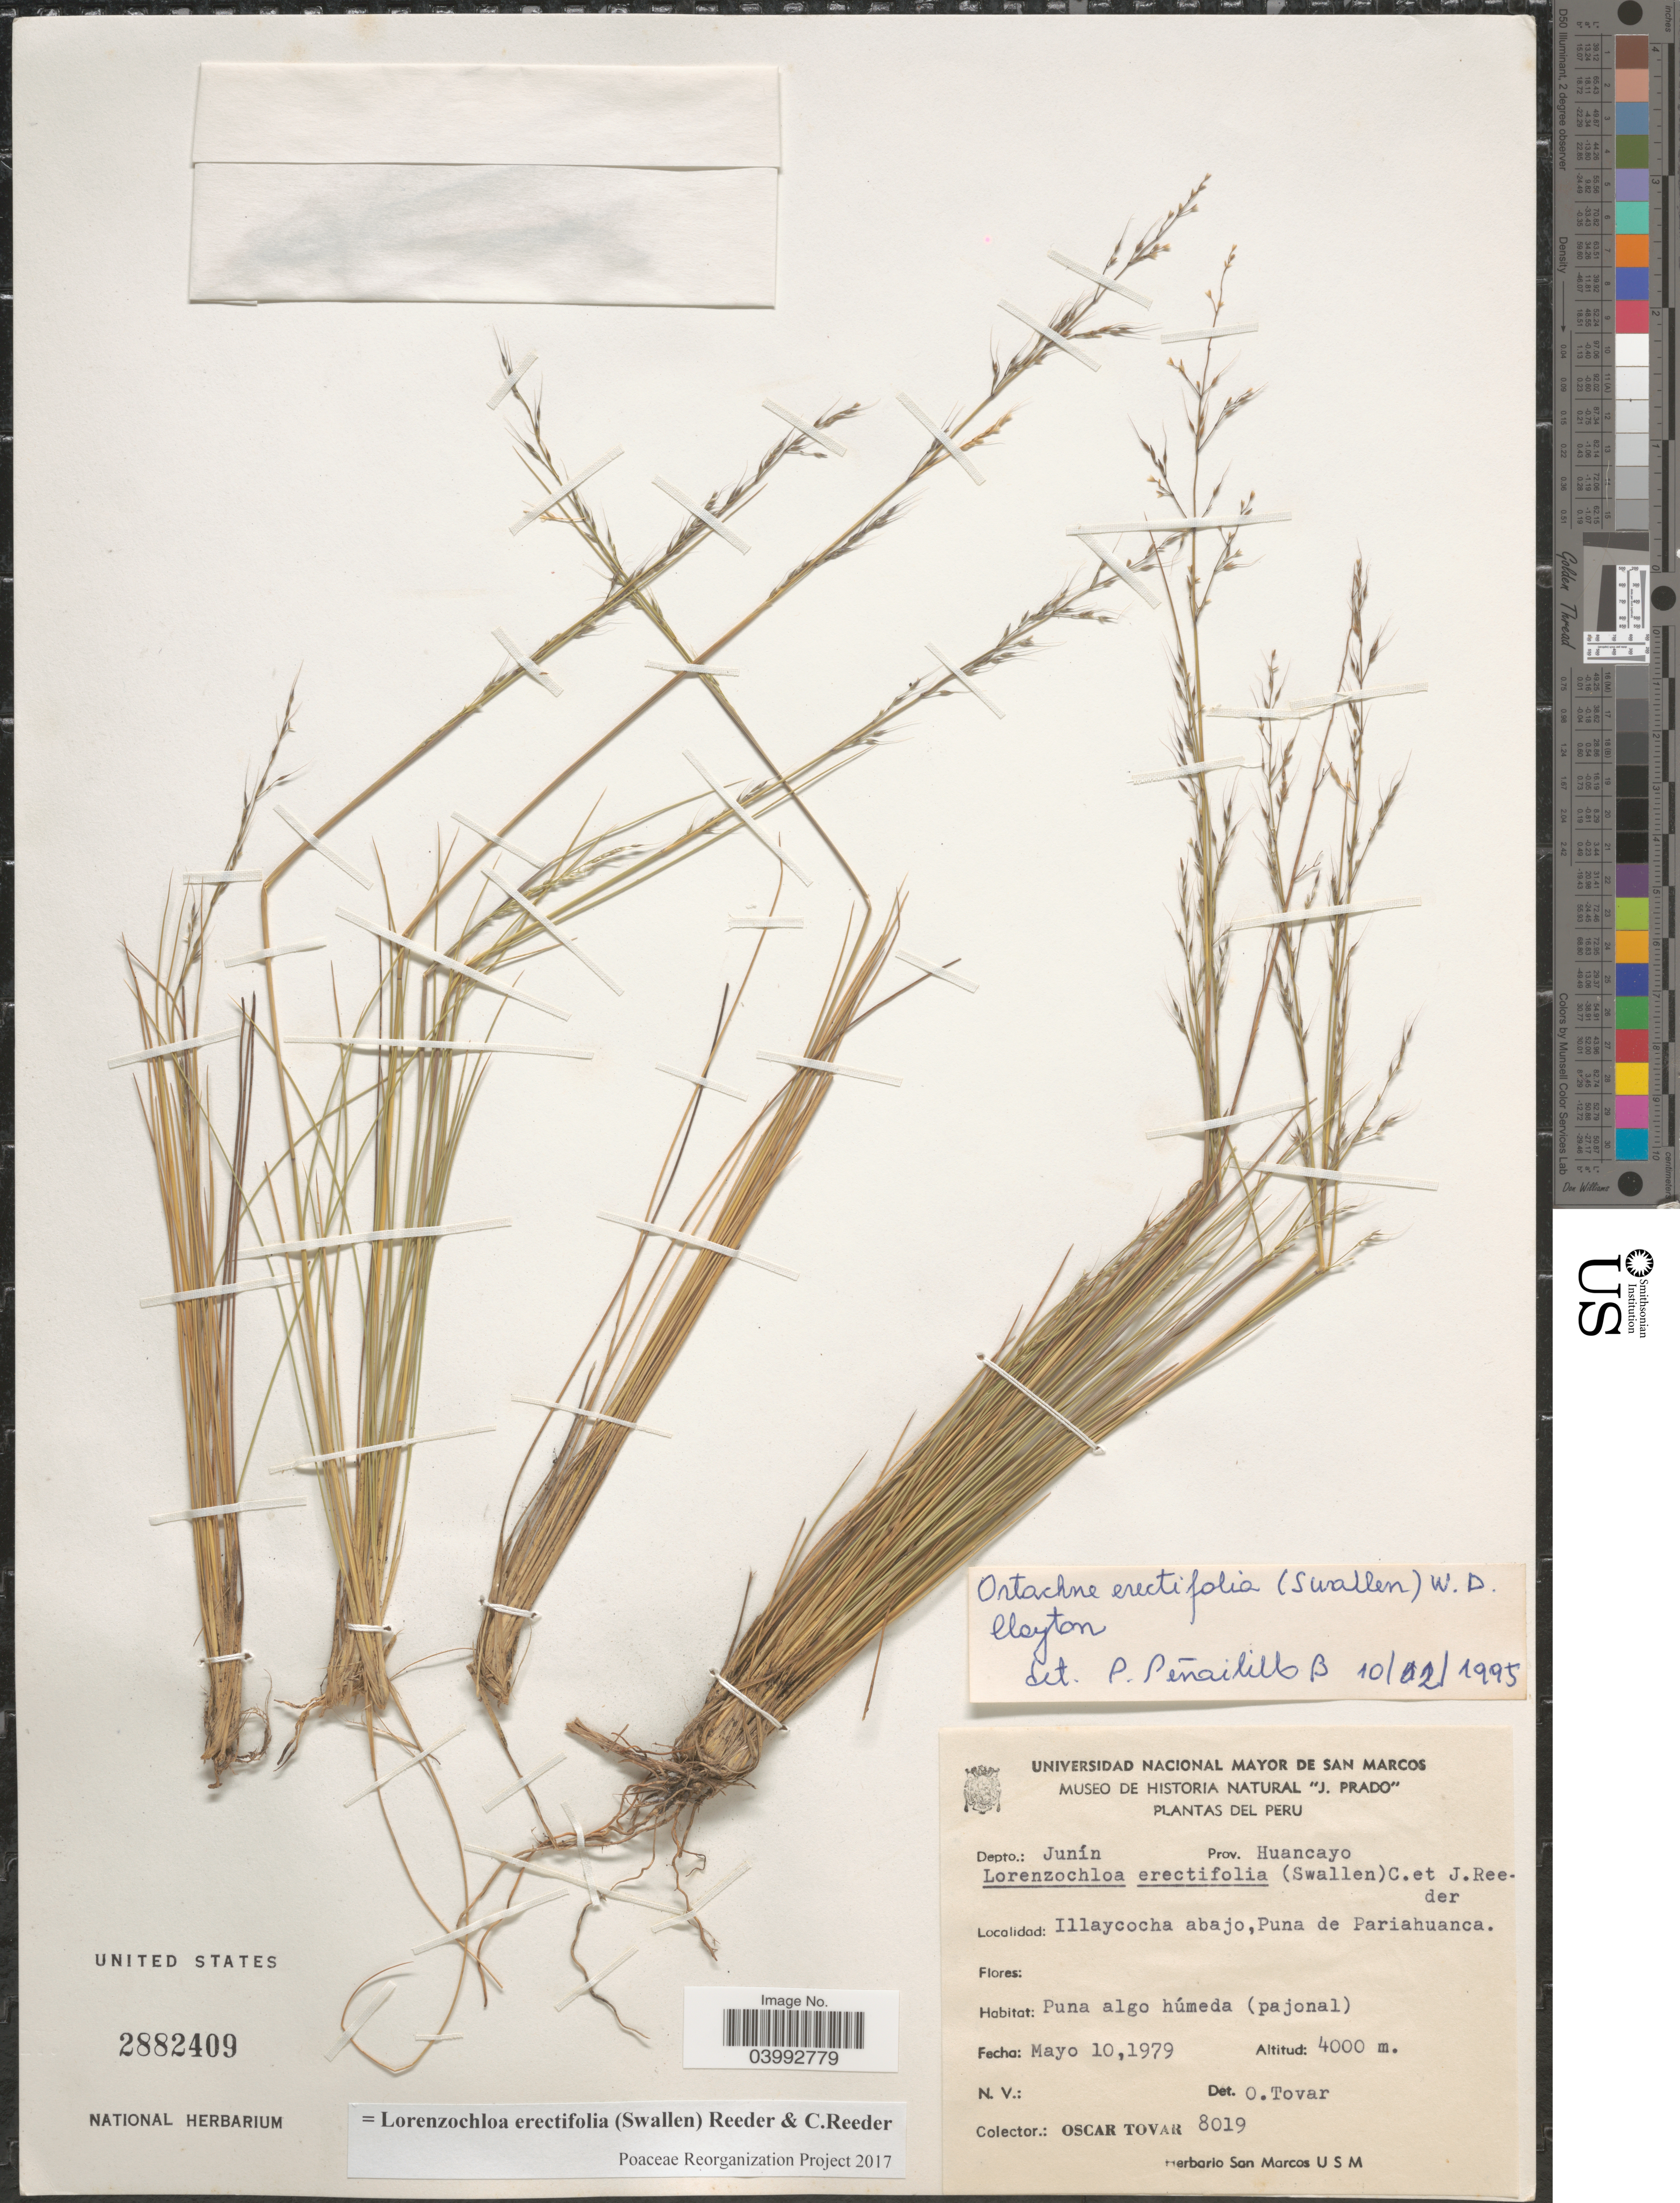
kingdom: Plantae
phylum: Tracheophyta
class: Liliopsida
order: Poales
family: Poaceae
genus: Lorenzochloa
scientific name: Lorenzochloa erectifolia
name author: (Swallen) Reeder & C. Reeder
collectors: Ó. Tovar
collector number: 8019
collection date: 1979-05-10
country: Peru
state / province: Junín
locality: Depto.: Junín. Prov. Huancayo. Illaycocha abajo, Puna de Pariahuanca.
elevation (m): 4000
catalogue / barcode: US 2882409